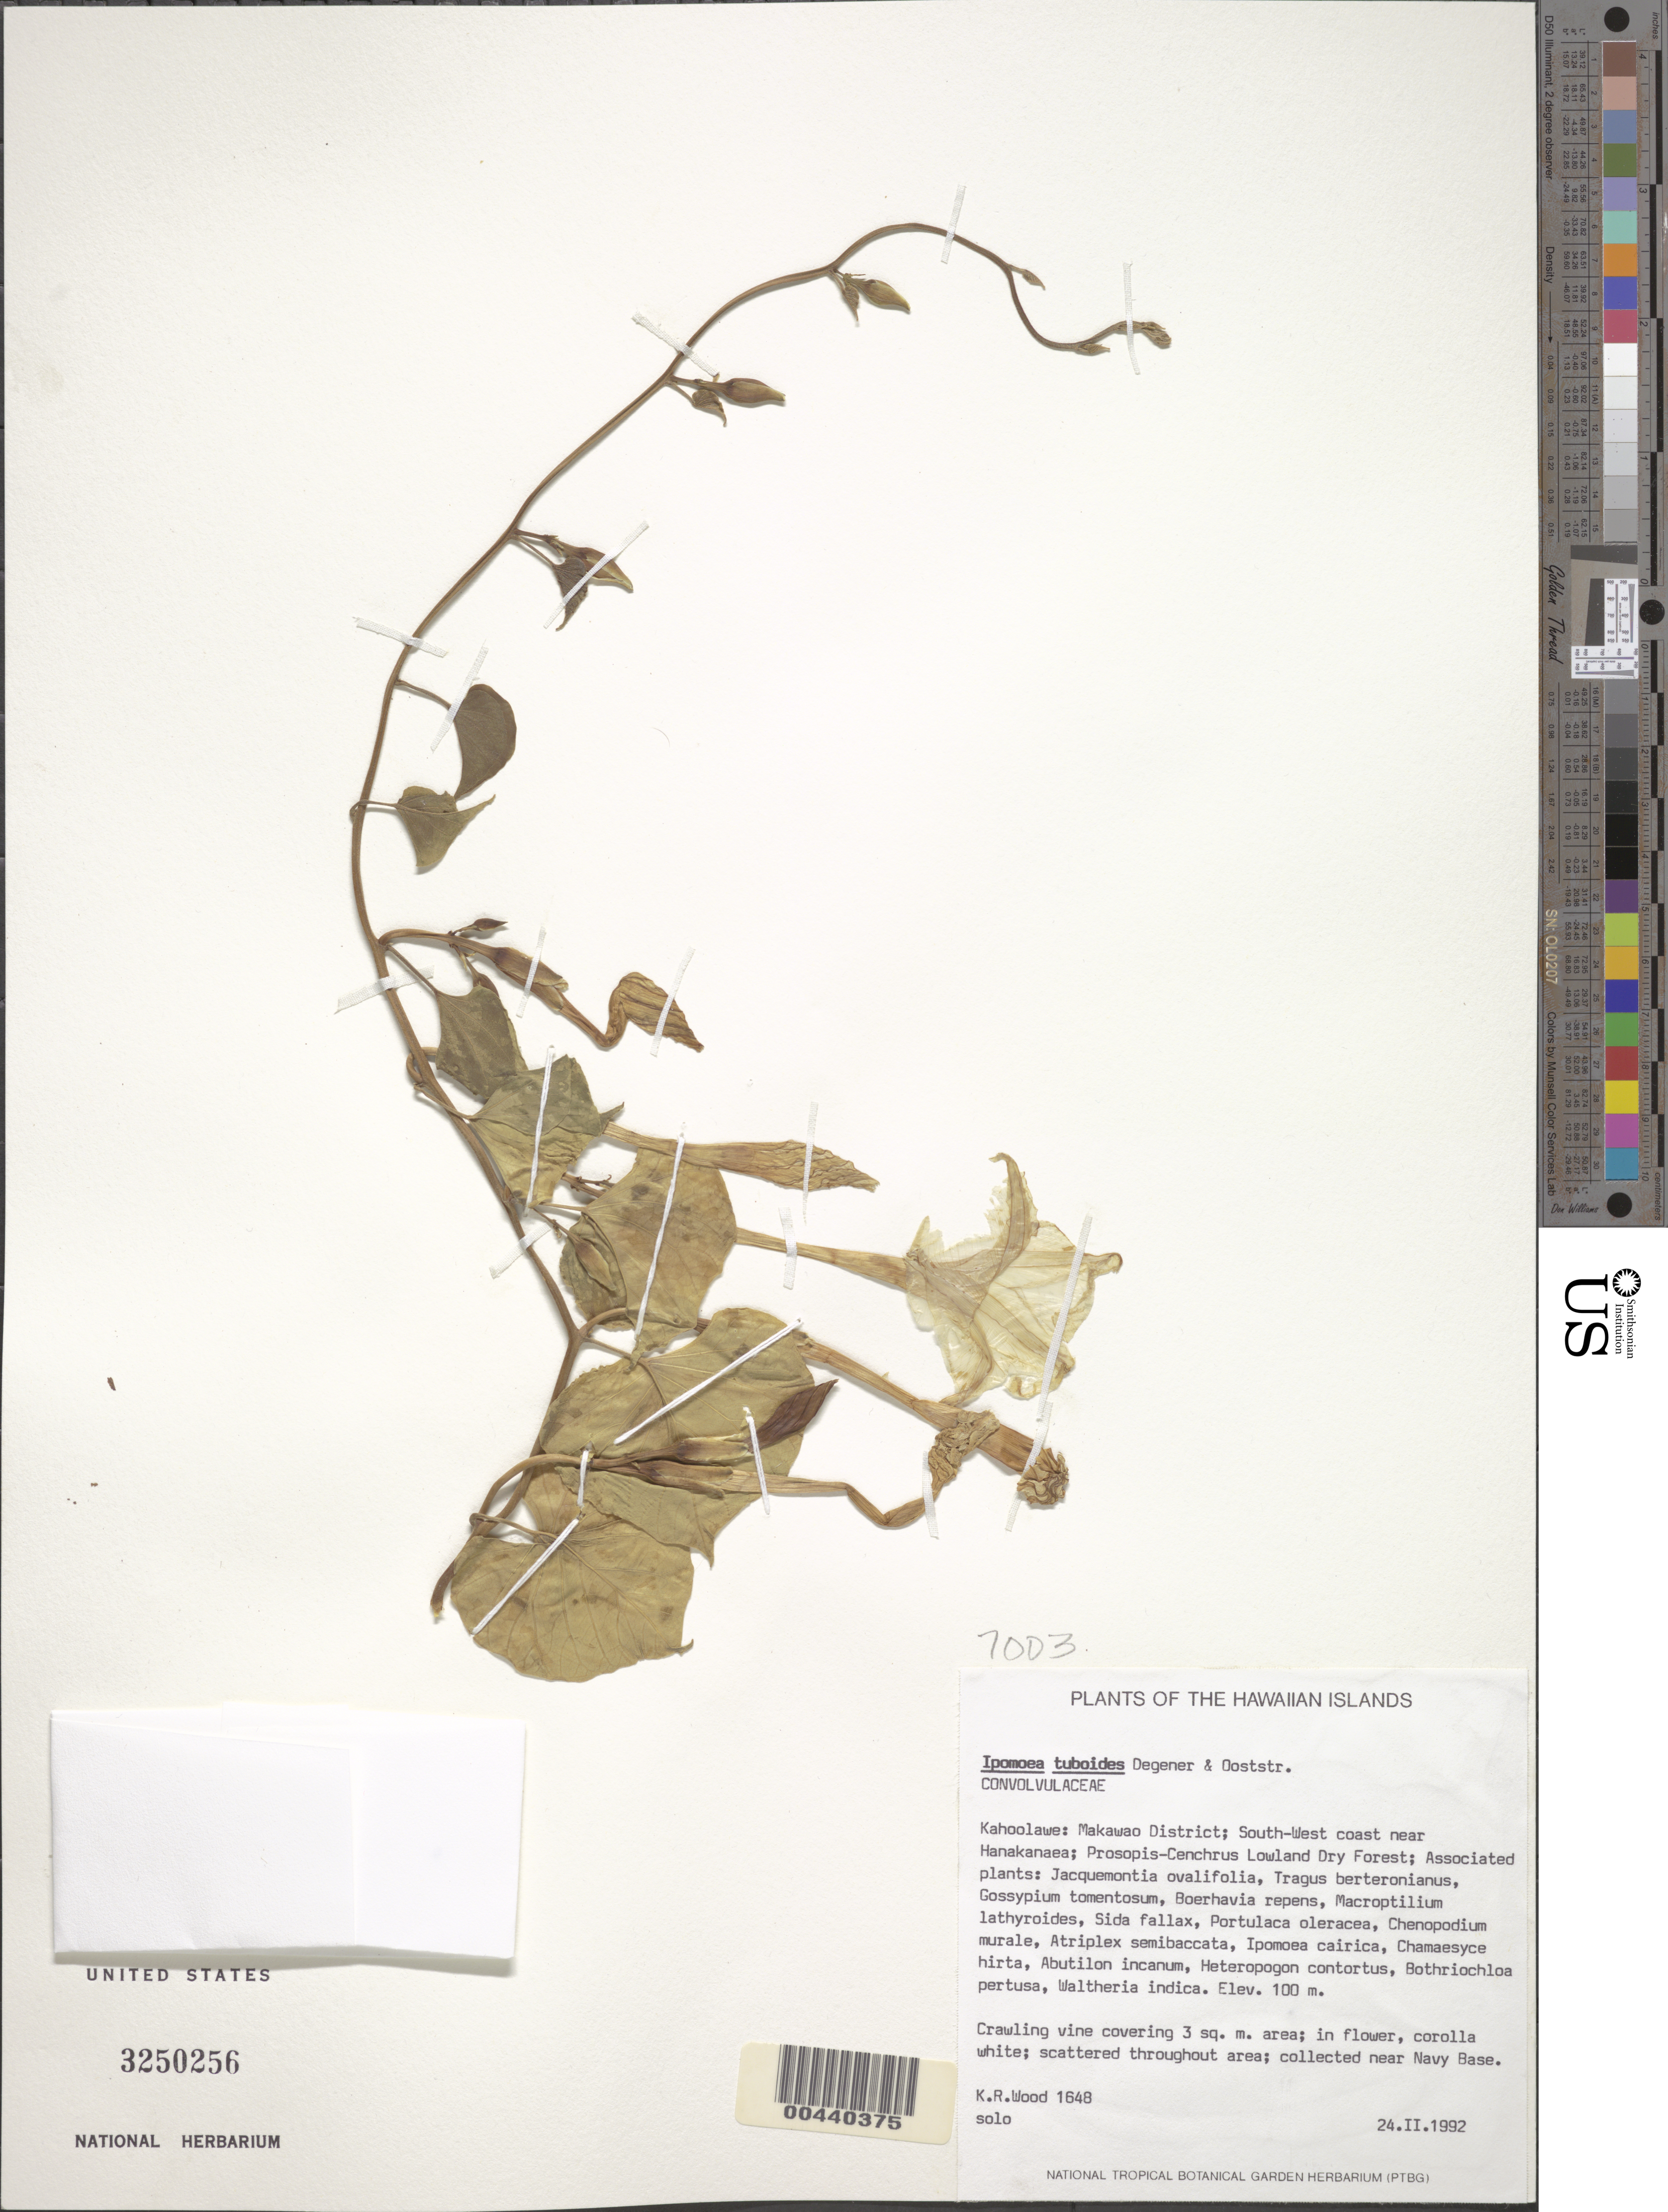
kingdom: Plantae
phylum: Tracheophyta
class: Magnoliopsida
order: Solanales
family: Convolvulaceae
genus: Ipomoea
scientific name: Ipomoea tuboides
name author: O. Deg. & Ooststr. in O. Deg.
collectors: K. R. Wood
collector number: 1648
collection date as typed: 24 Feb 1992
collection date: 1992-02-24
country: United States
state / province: Hawaii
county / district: Maui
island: Kaho'olawe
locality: Makawao District; SW coast near Hanakanaea; near Navy Base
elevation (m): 100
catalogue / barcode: US 3250256